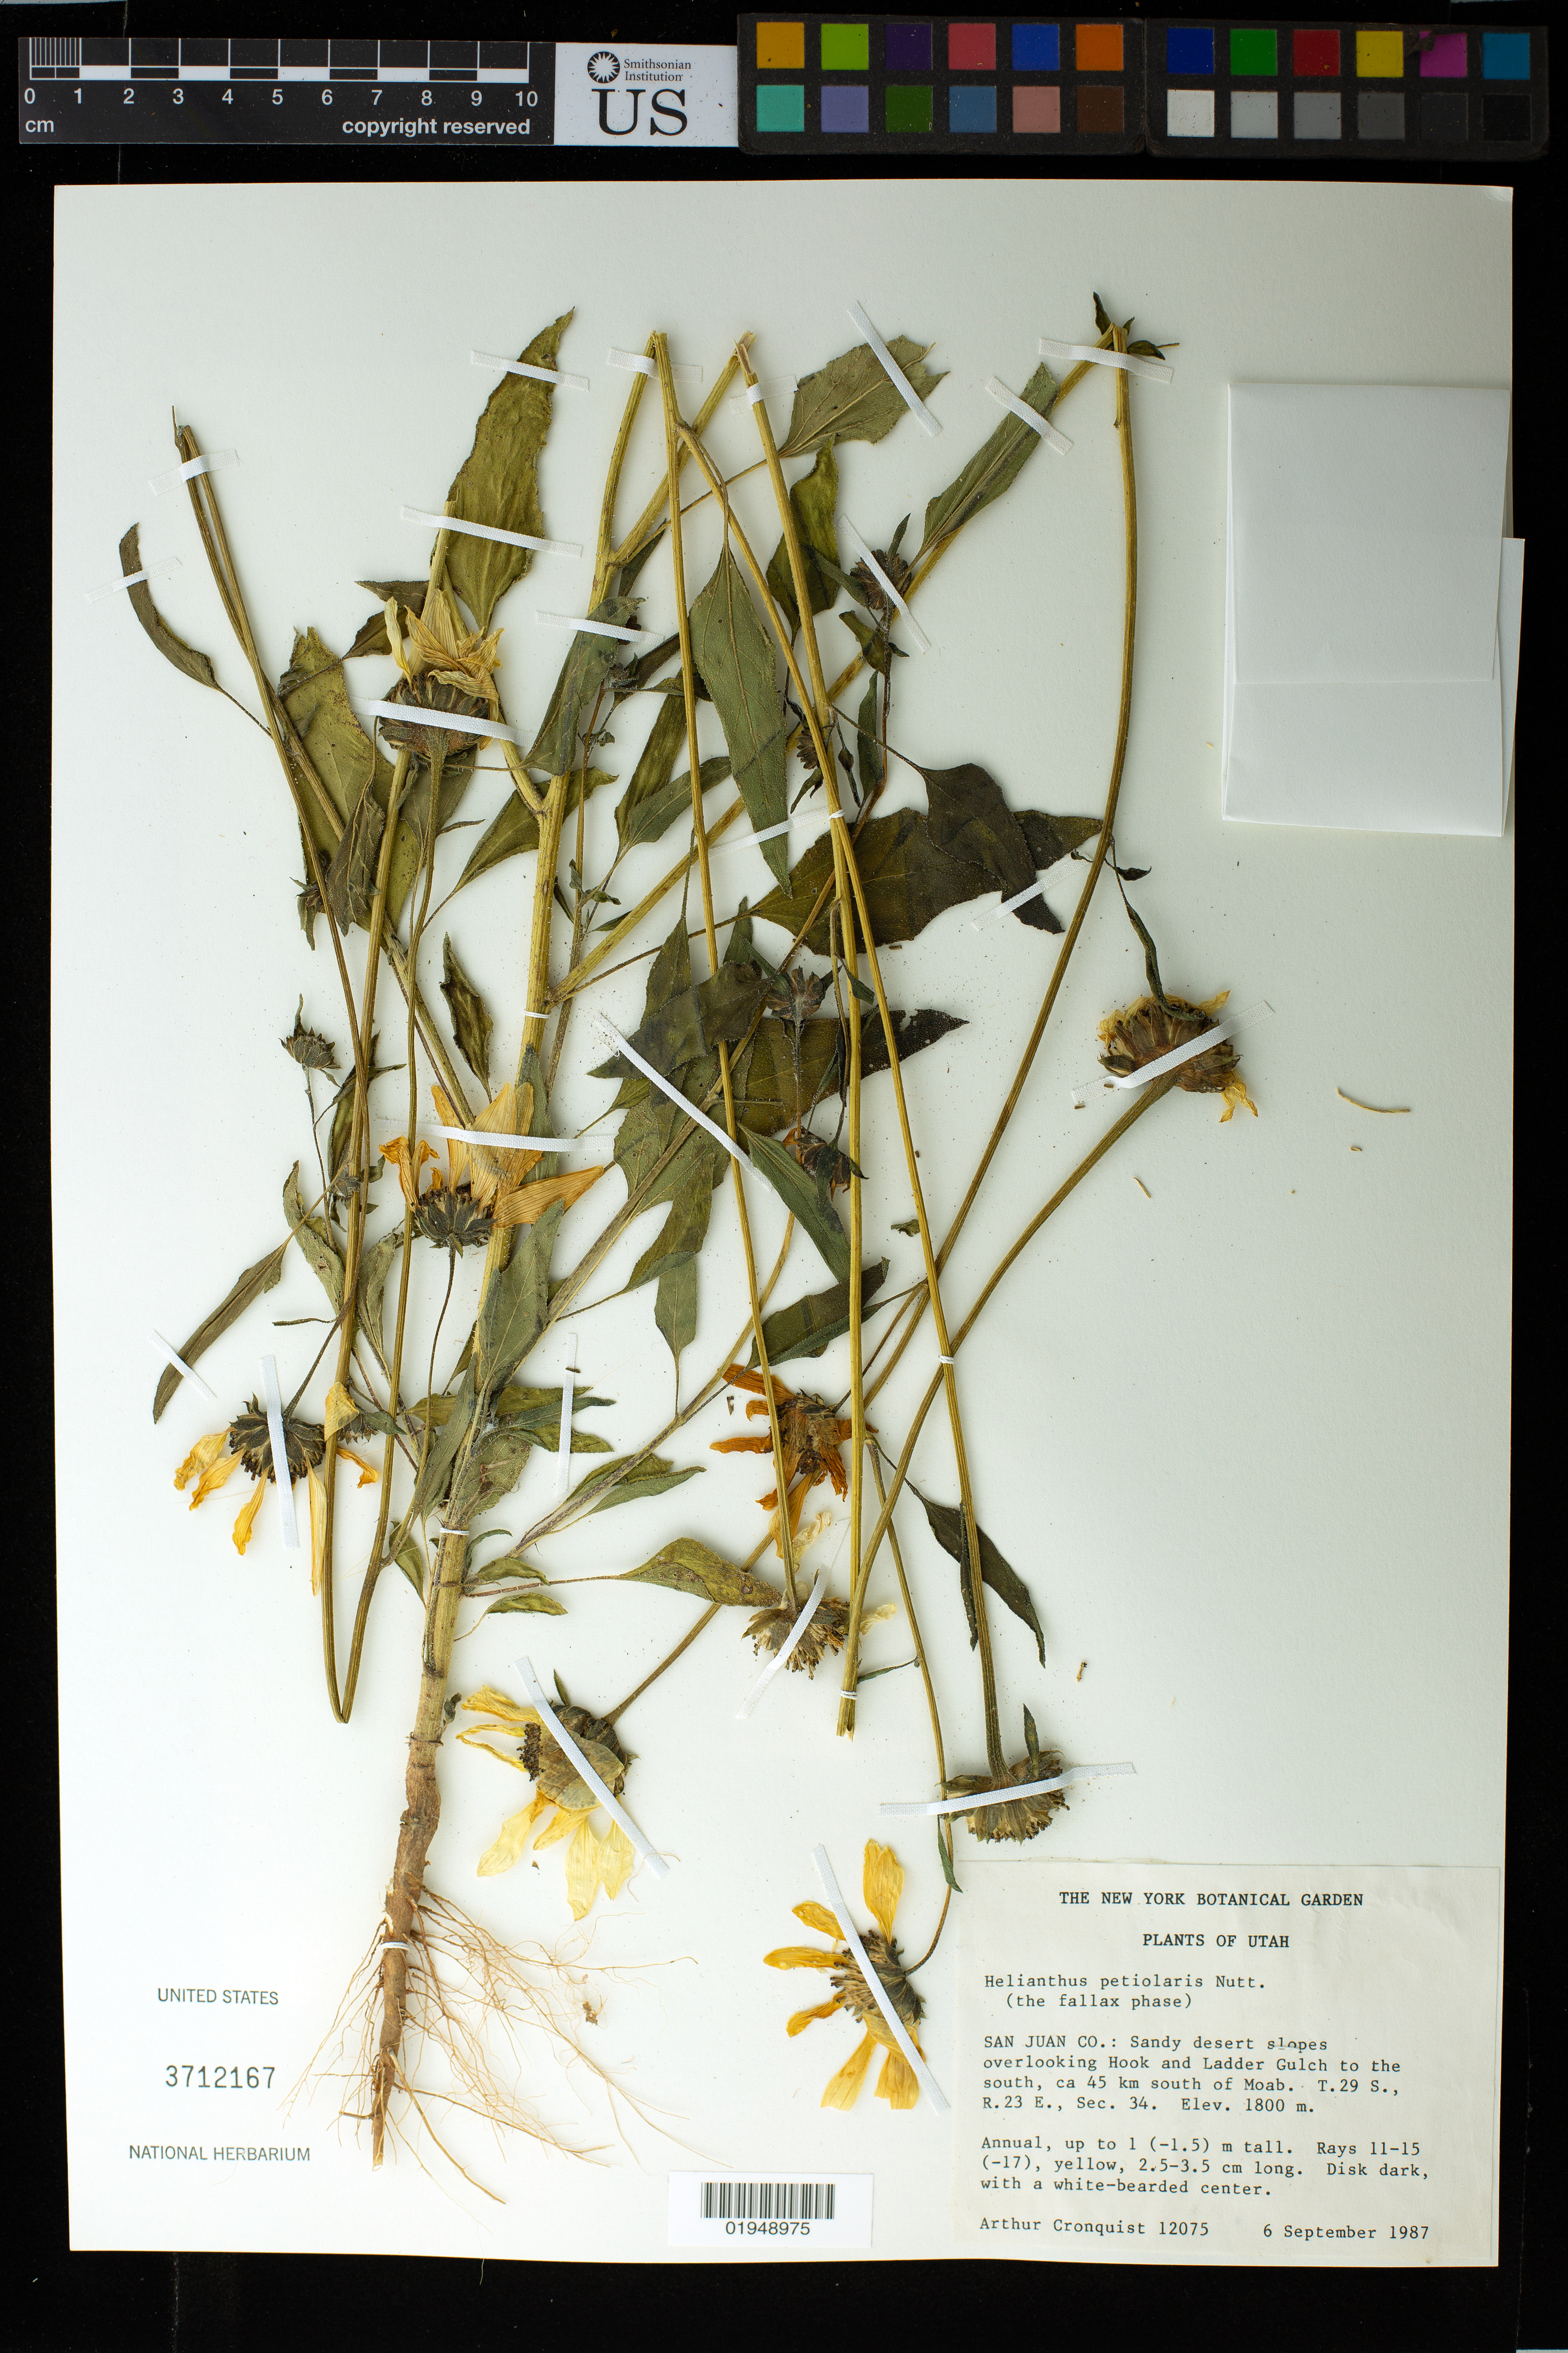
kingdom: Plantae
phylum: Tracheophyta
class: Magnoliopsida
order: Asterales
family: Asteraceae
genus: Helianthus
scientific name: Helianthus petiolaris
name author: Nutt.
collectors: A. J. Cronquist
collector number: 12075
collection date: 1987-09-06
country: United States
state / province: Utah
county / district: San Juan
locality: Slopes overlooking Hook and Ladder Gulch to the S, ca 45 km south of Moab. T.29 S., R.23 E., Sec. 34.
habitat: sandy desert slopes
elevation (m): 1800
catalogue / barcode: US 3712167